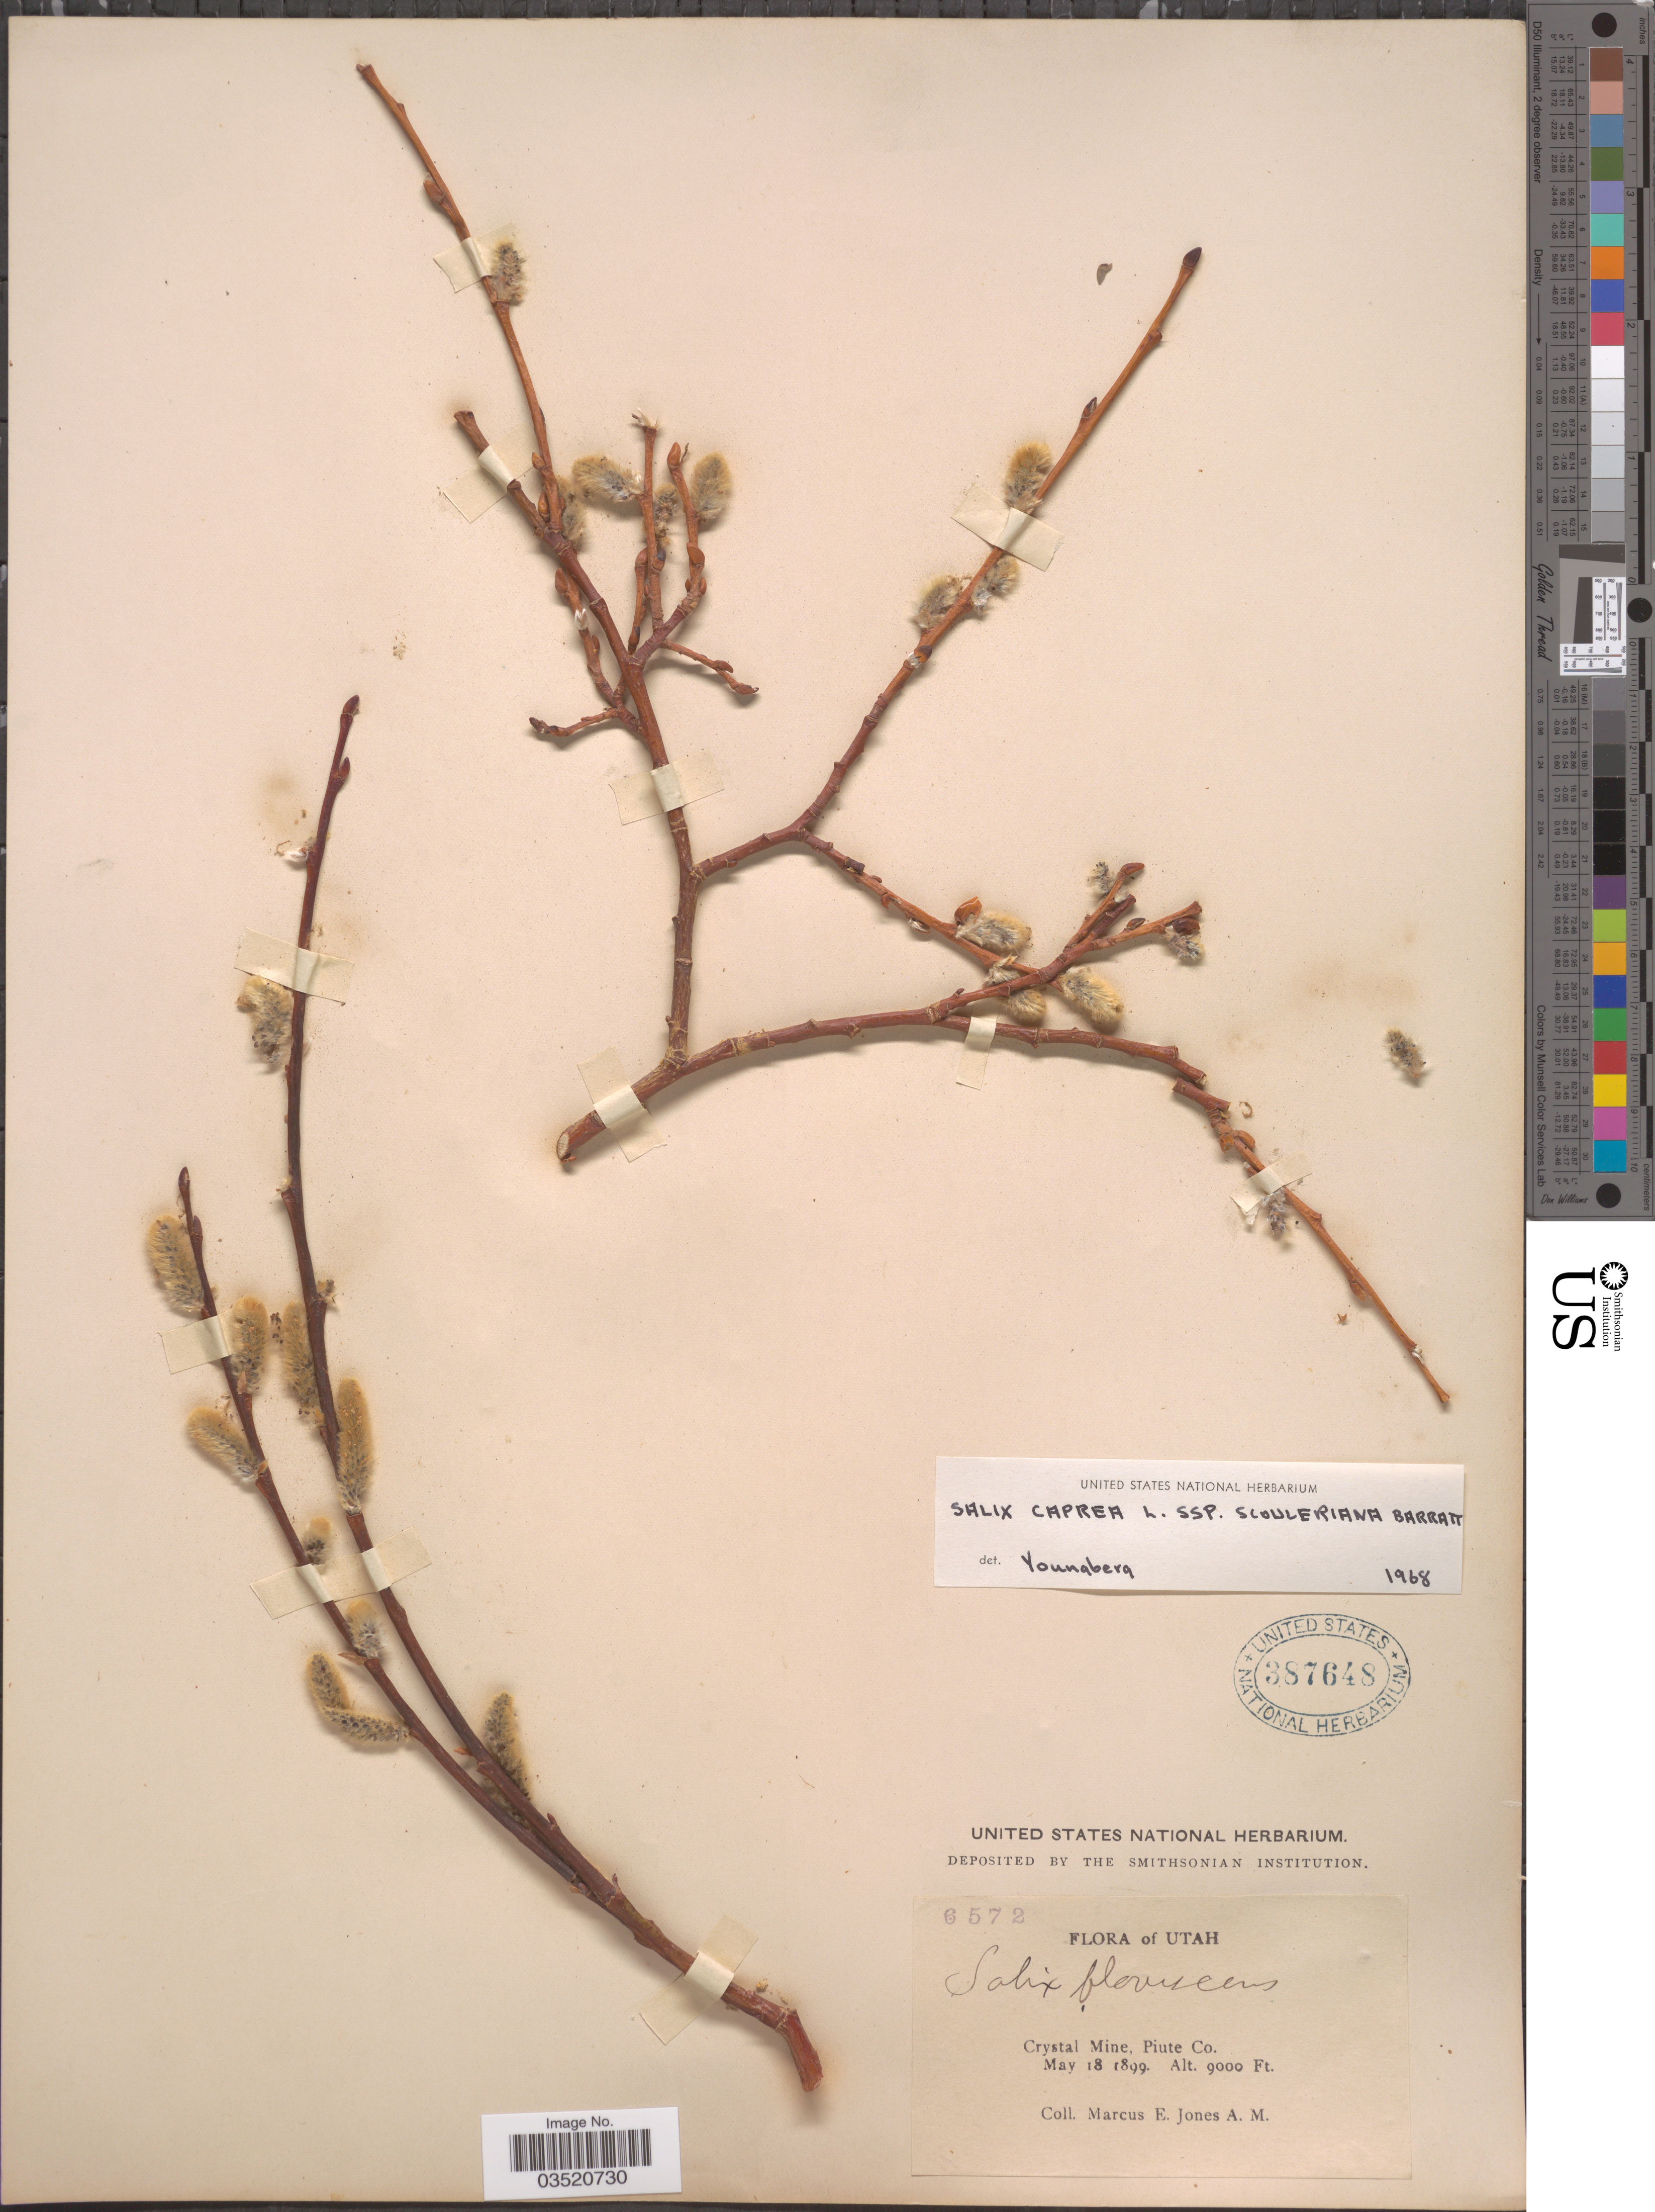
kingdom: Plantae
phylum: Tracheophyta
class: Magnoliopsida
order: Malpighiales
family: Salicaceae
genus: Salix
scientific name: Salix scouleriana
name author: Barratt ex Hook.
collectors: M. E. Jones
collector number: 6572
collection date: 1899-05-18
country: United States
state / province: Utah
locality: Crystal Mine, Piute Co.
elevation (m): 2743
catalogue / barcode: US 387648